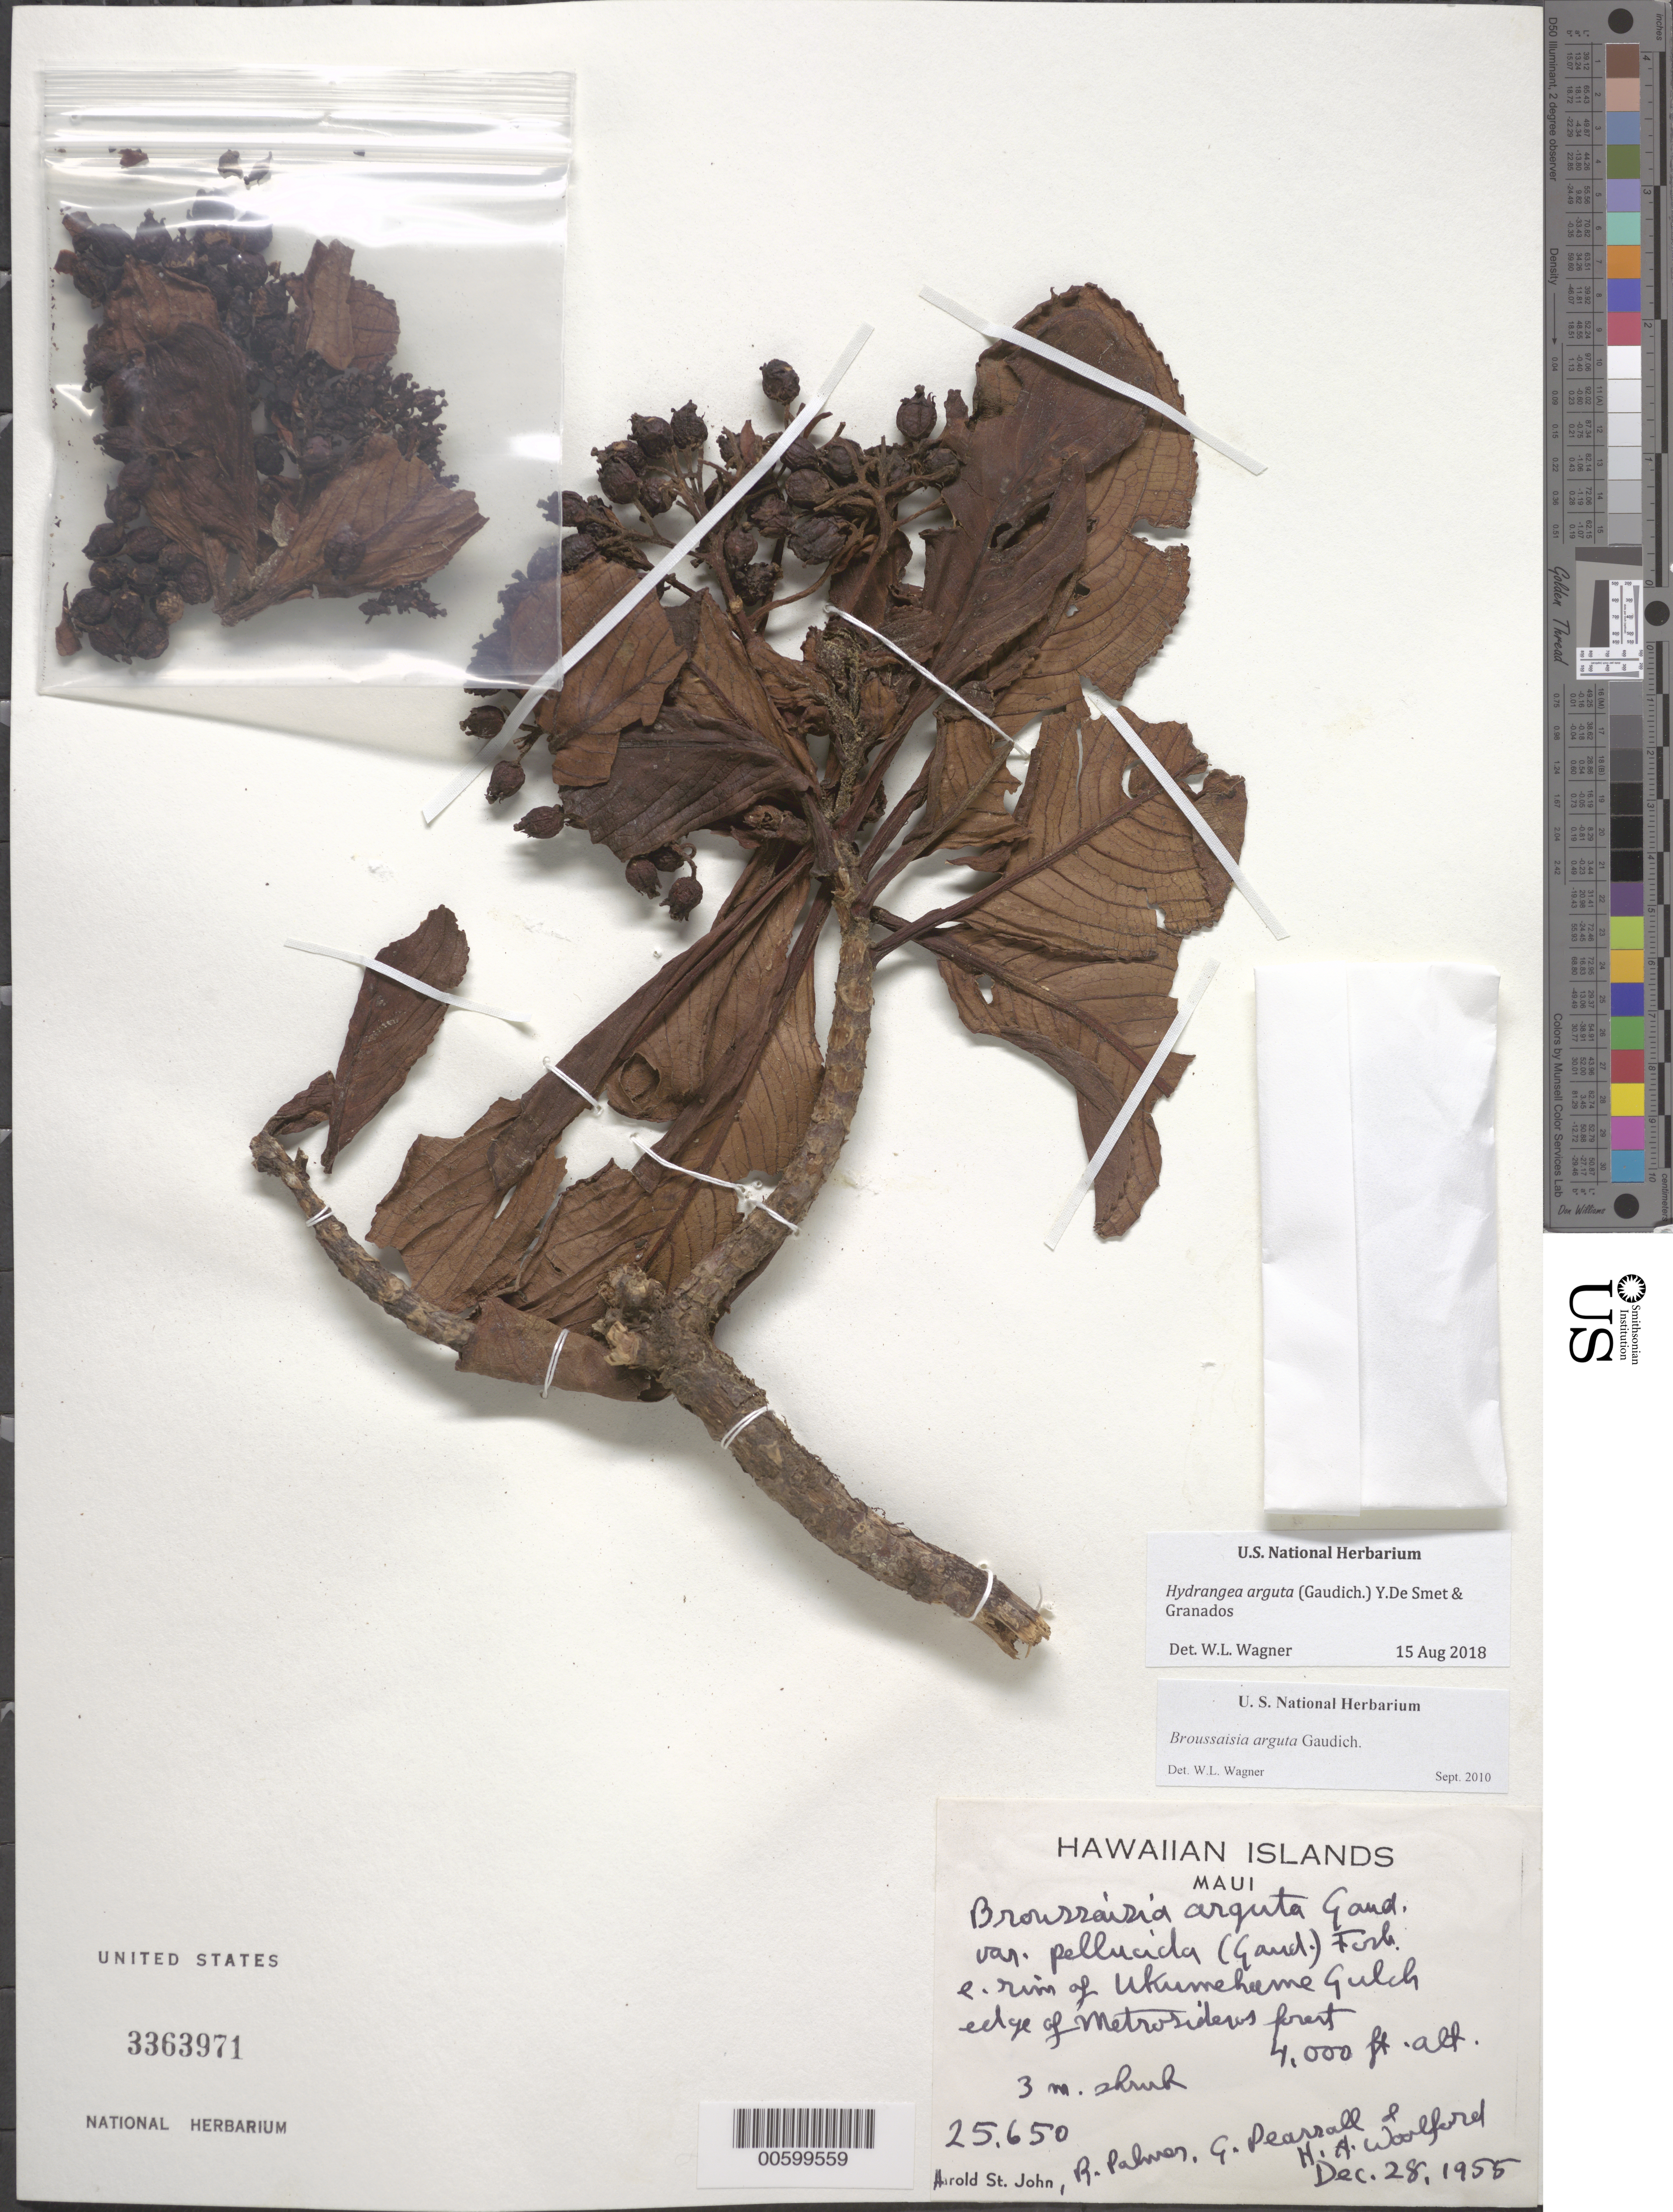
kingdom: Plantae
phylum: Tracheophyta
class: Magnoliopsida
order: Cornales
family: Hydrangeaceae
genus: Hydrangea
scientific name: Hydrangea arguta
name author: (Gaudich.) Y. De Smet & C. Granados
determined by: Wagner, W. L., (BOT), Smithsonian Institution - National Museum of Natural History (UNITED STATES)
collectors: H. St. John, R. Palmer, G. Pearsall & H. Woolford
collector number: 25650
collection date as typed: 28 Dec 1955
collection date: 1955-12-28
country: United States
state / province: Hawaii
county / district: Maui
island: Maui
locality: E rim of Ukumehume Gulch.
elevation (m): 1219.2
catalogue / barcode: US 3363971